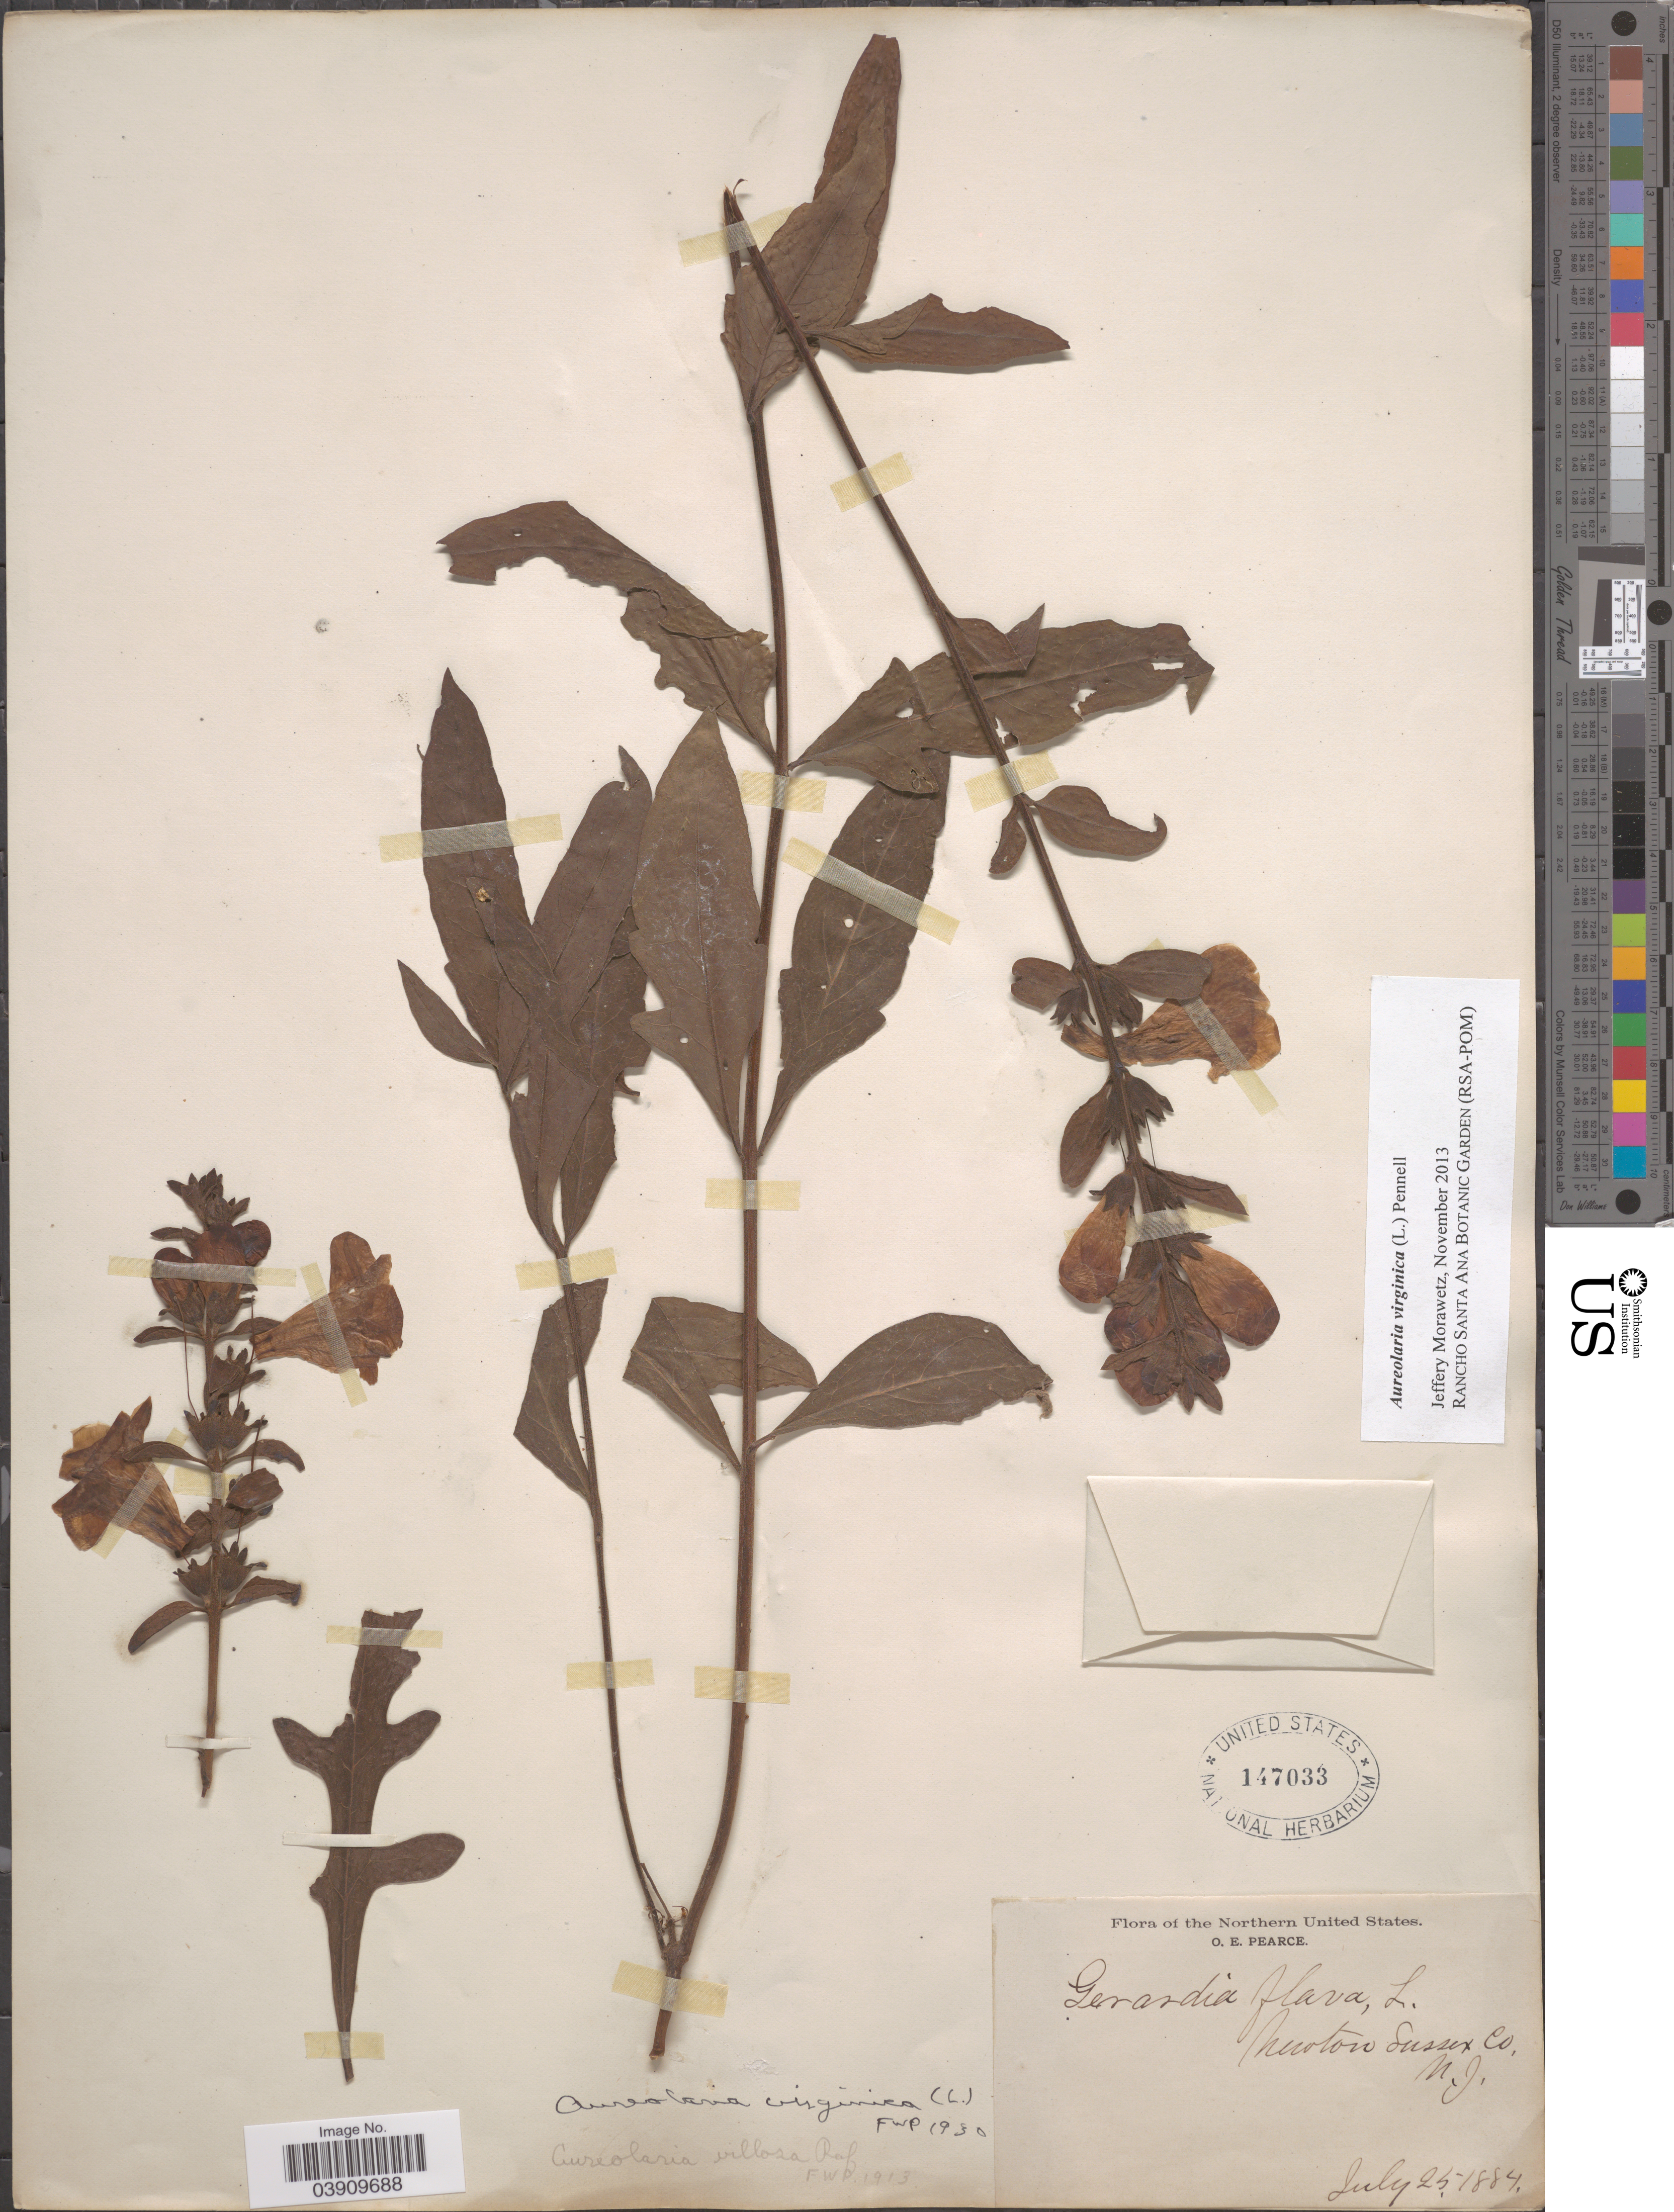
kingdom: Plantae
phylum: Tracheophyta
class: Magnoliopsida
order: Lamiales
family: Orobanchaceae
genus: Aureolaria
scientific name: Aureolaria virginica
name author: (L.) Pennell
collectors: O. E. Pearce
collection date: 1884-07-25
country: United States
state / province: New Jersey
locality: Northern United States.Newton Sussex Co.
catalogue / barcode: US 147033